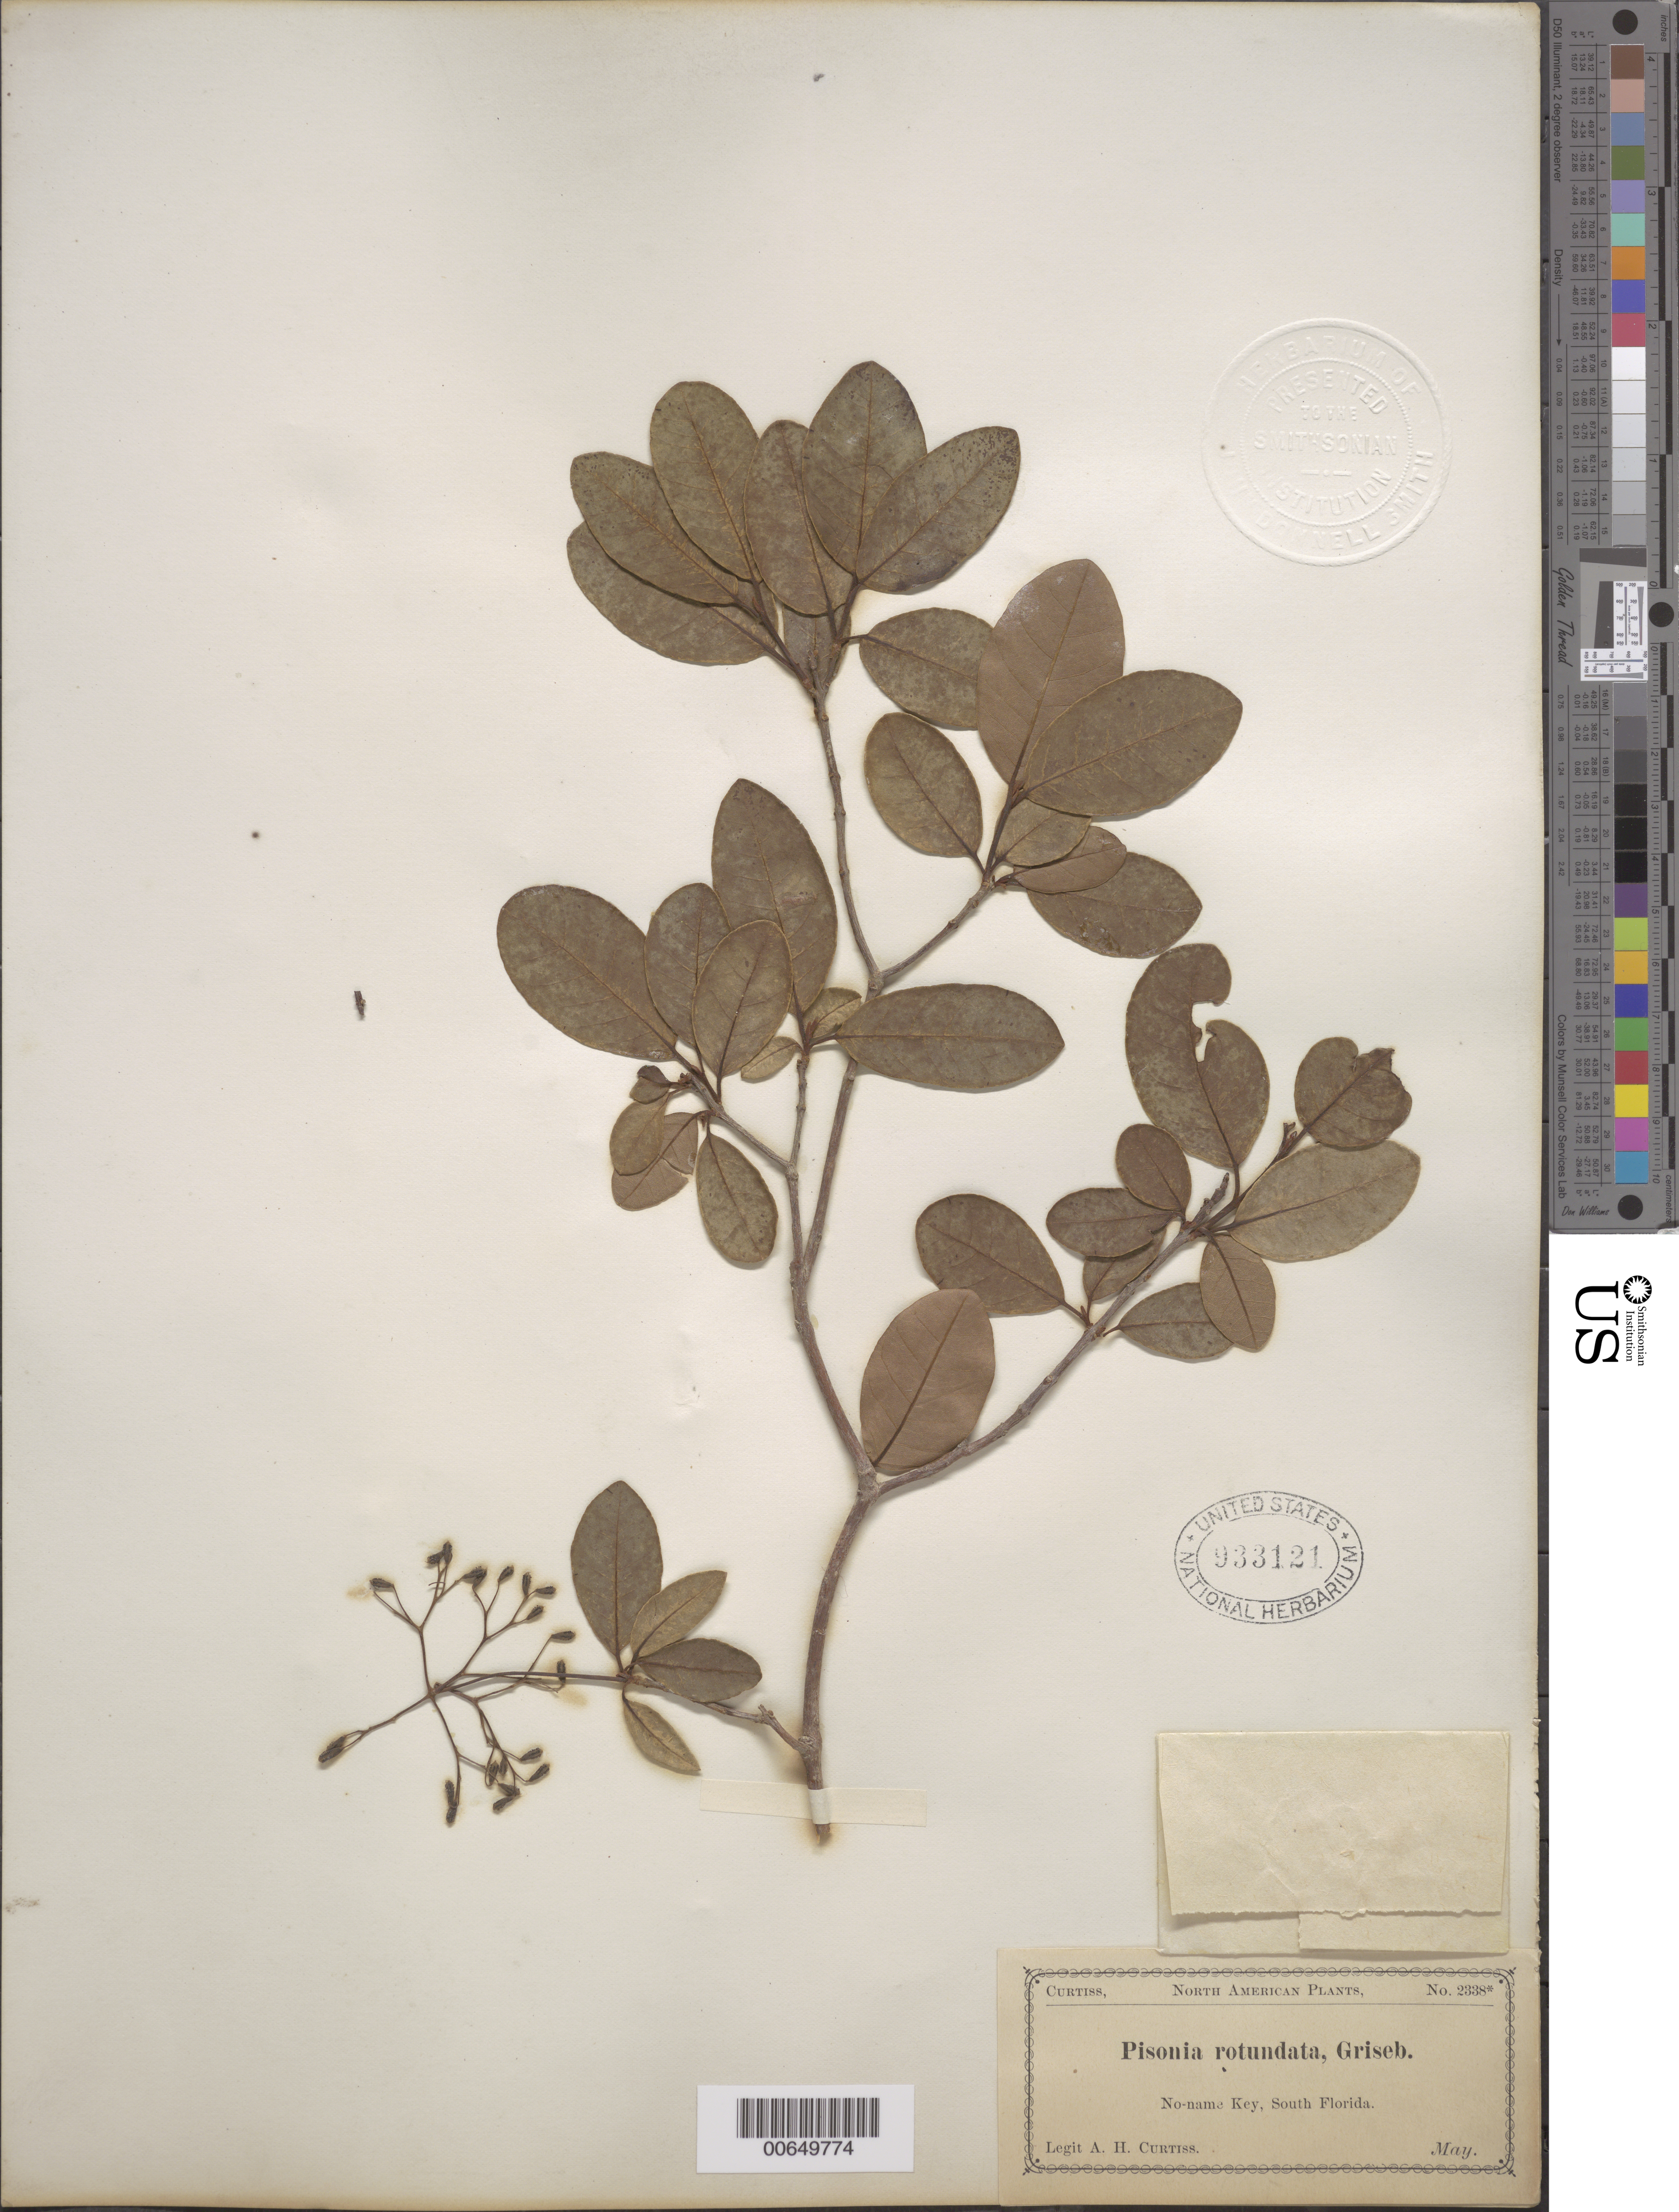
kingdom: Plantae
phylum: Tracheophyta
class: Magnoliopsida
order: Caryophyllales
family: Nyctaginaceae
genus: Pisonia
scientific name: Pisonia rotundata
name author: Griseb.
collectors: A. H. Curtiss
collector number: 2338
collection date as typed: May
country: United States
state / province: Florida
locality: No Name Key, S FL.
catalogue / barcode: US 933121